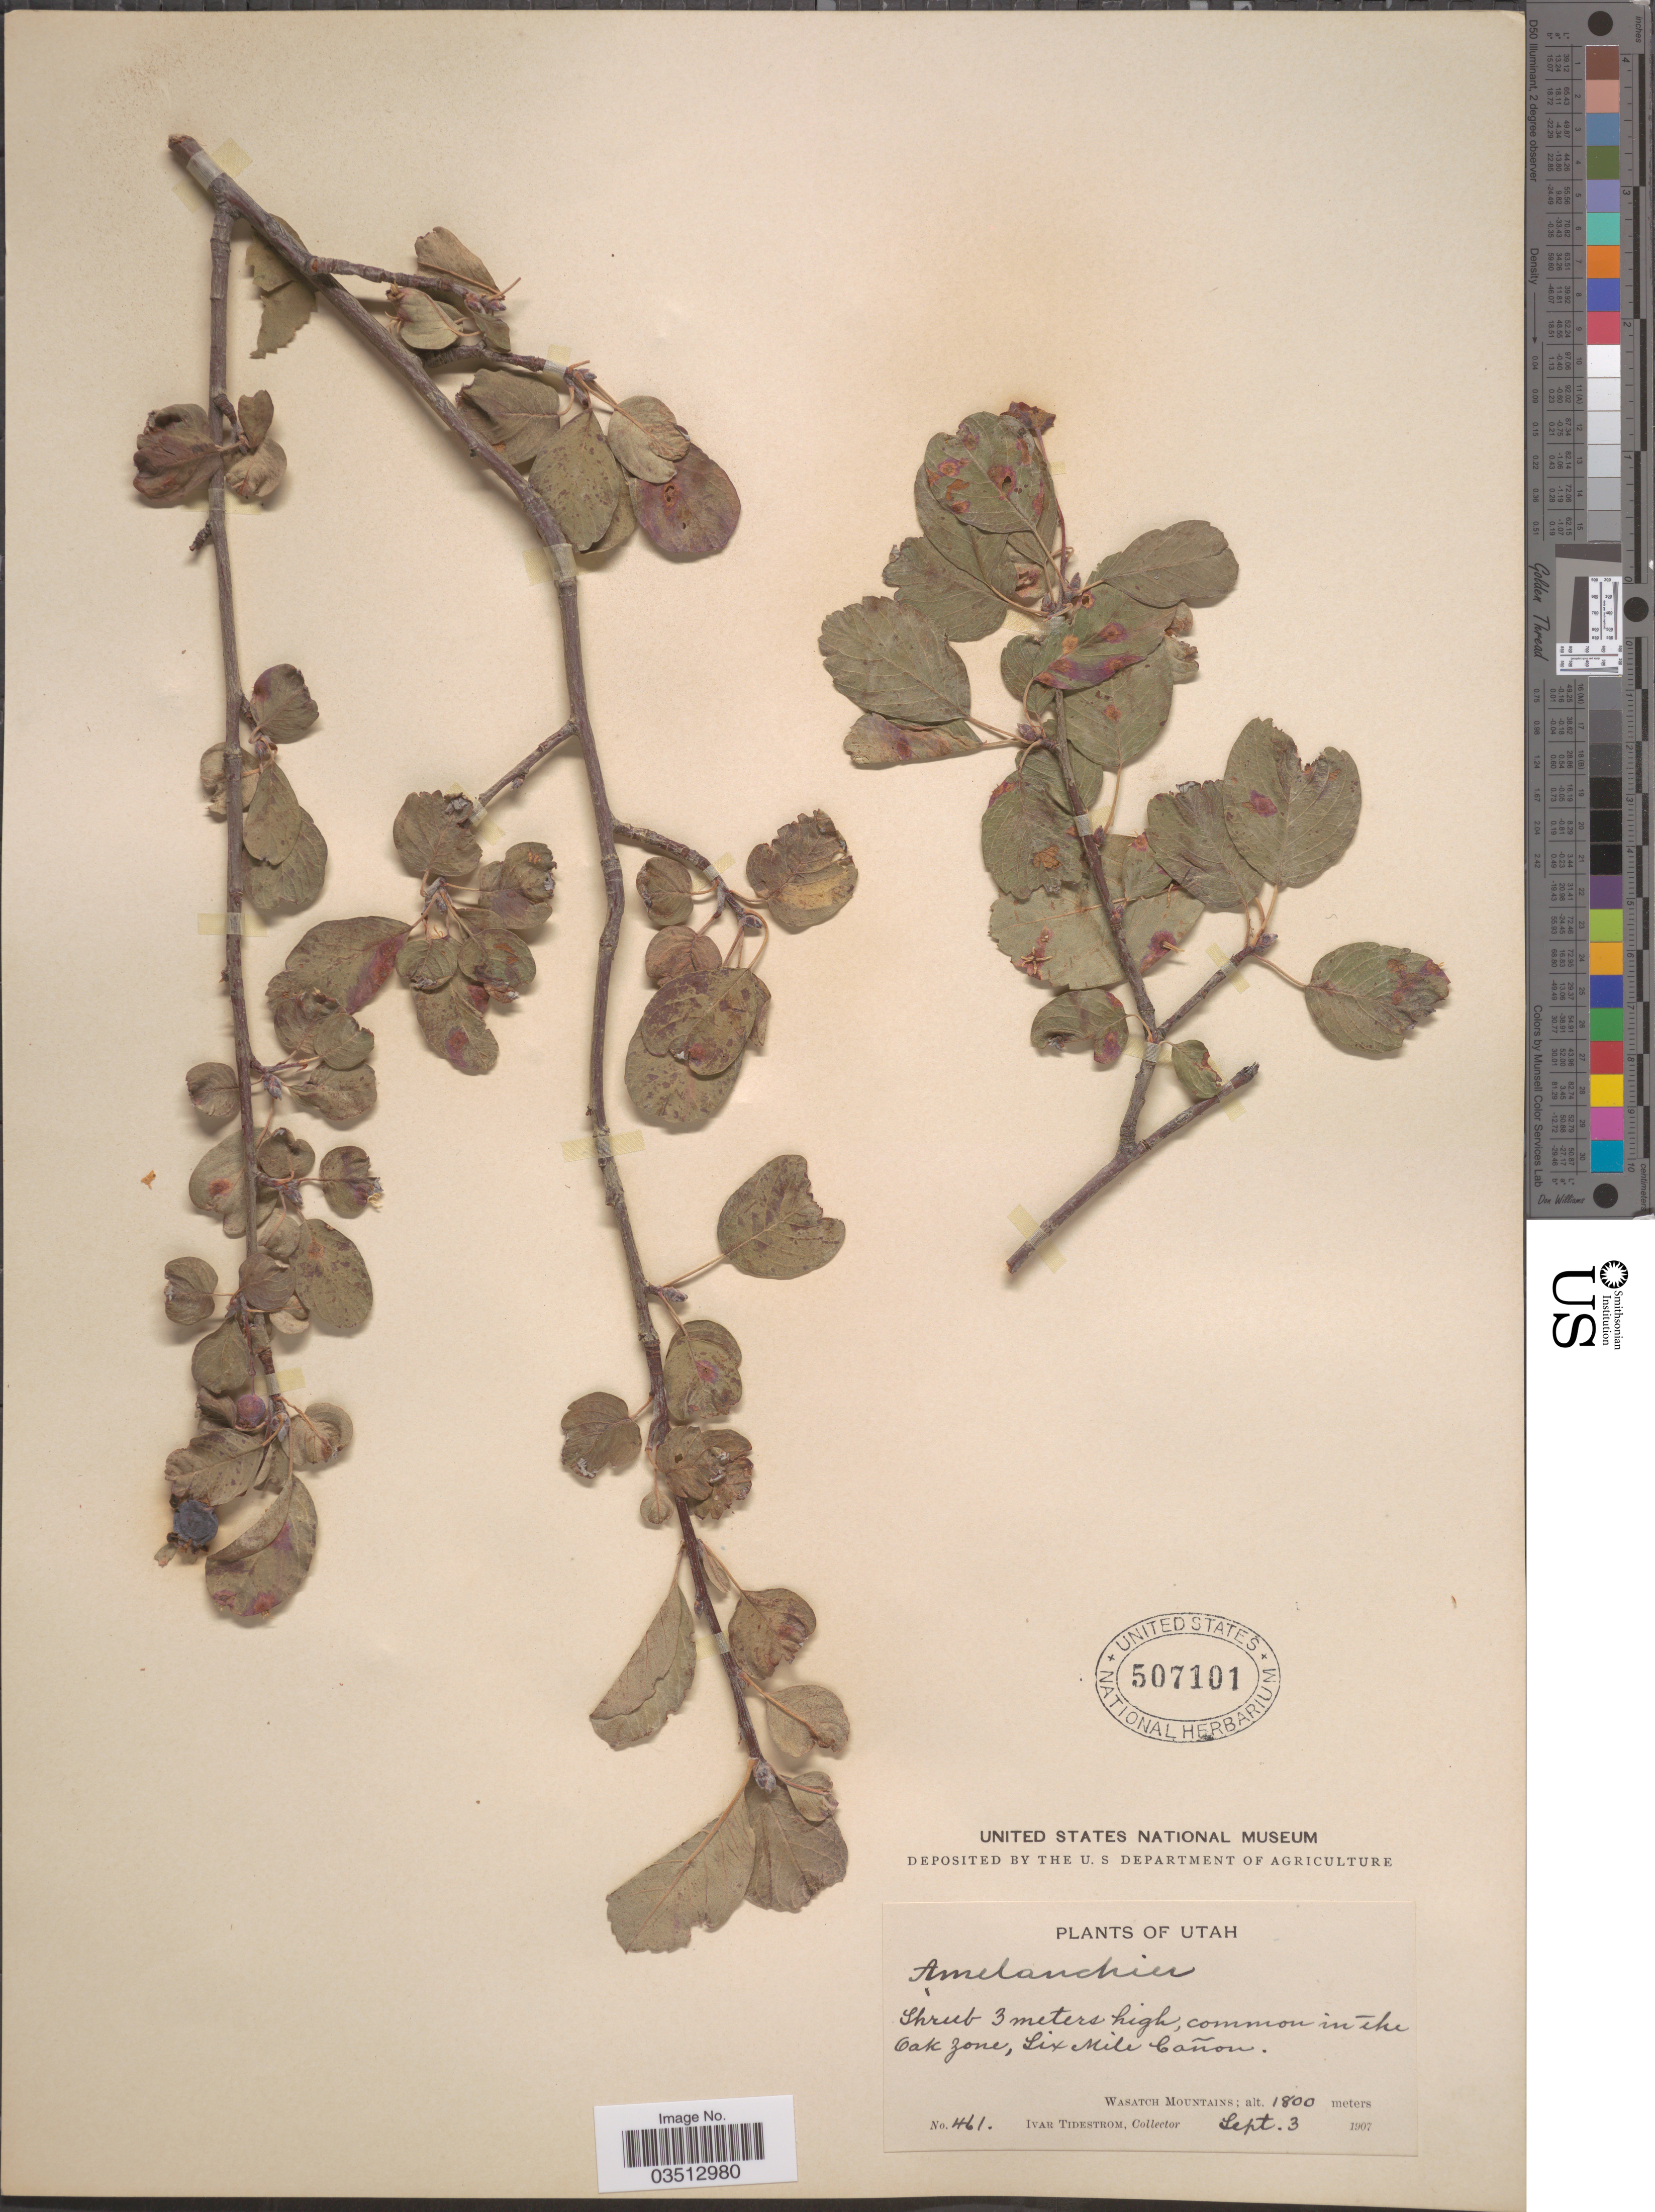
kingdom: Plantae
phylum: Tracheophyta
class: Magnoliopsida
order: Rosales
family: Rosaceae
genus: Amelanchier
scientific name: Amelanchier sp.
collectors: I. F. Tidestrom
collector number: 461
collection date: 1907-09-03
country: United States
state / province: Utah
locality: Oak Zone, Six Mile Cañon. Wasatch Mountains.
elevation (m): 1800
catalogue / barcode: US 507101